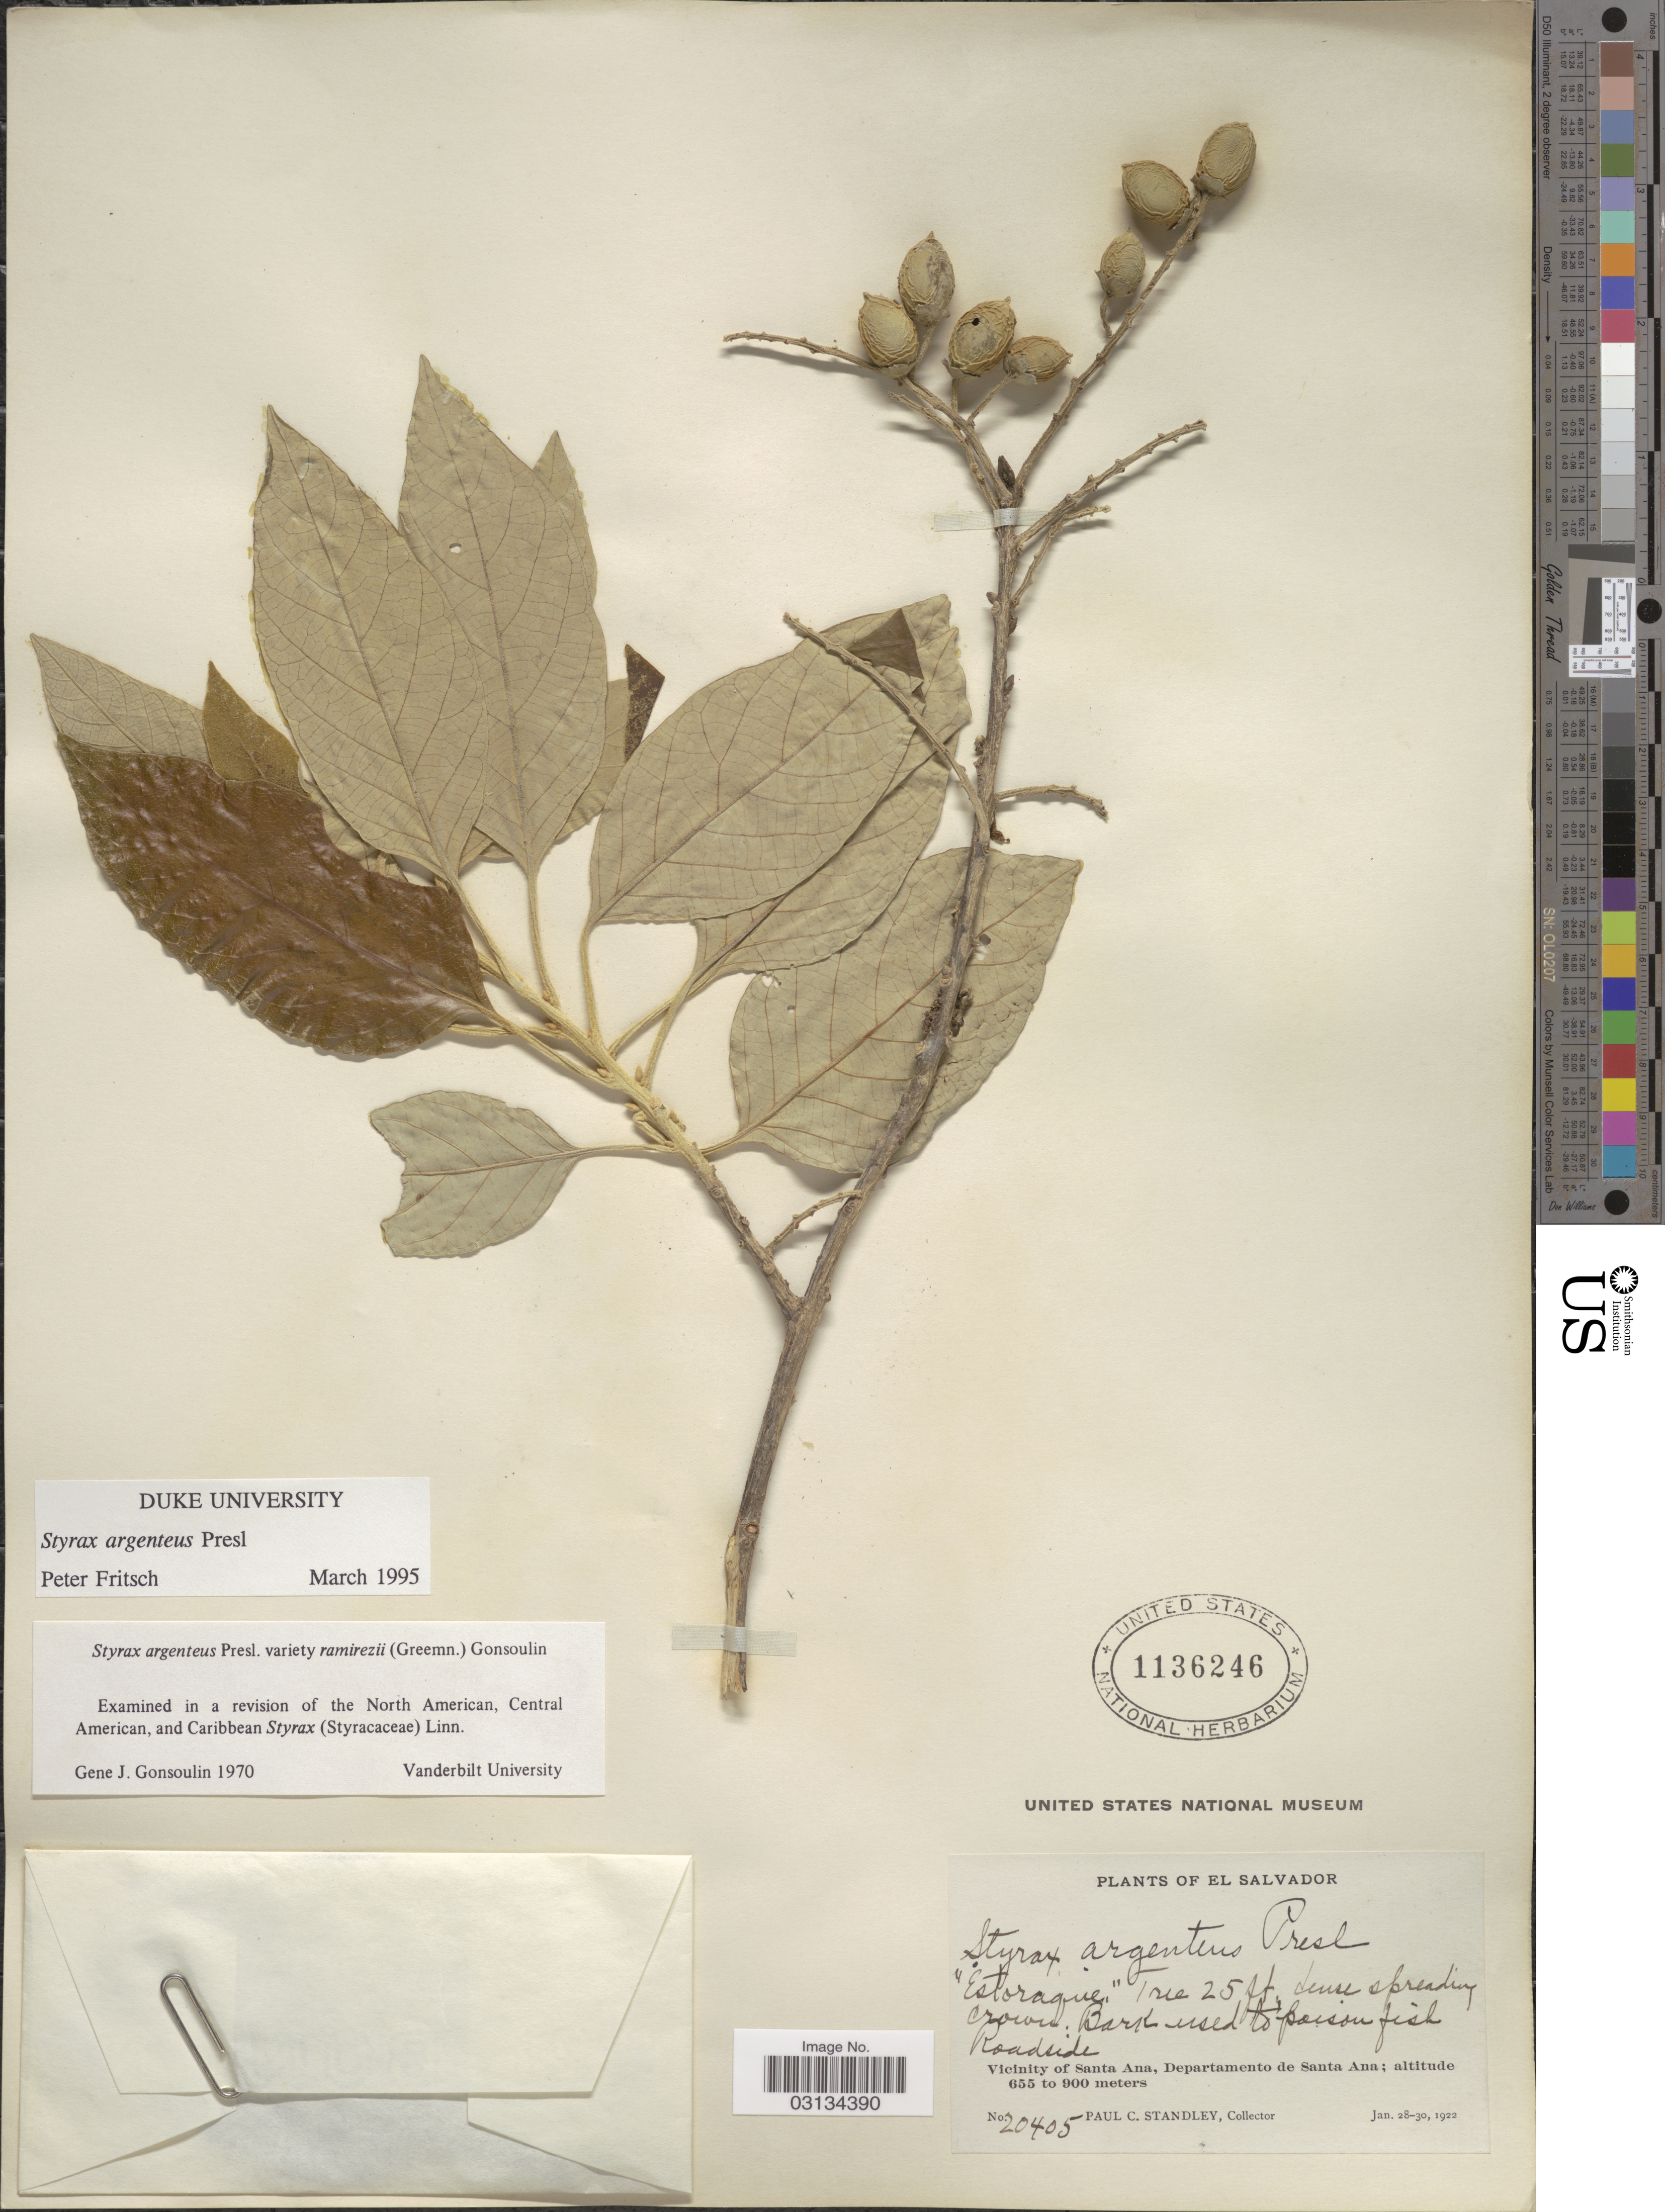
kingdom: Plantae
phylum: Tracheophyta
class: Magnoliopsida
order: Ericales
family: Styracaceae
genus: Styrax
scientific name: Styrax argenteus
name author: C. Presl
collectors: P. C. Standley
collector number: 20405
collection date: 1922-01-28/1922-01-30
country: El Salvador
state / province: Santa Ana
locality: Vicinity of Santa Ana, Departamento de Santa Ana.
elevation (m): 655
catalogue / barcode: US 1136246